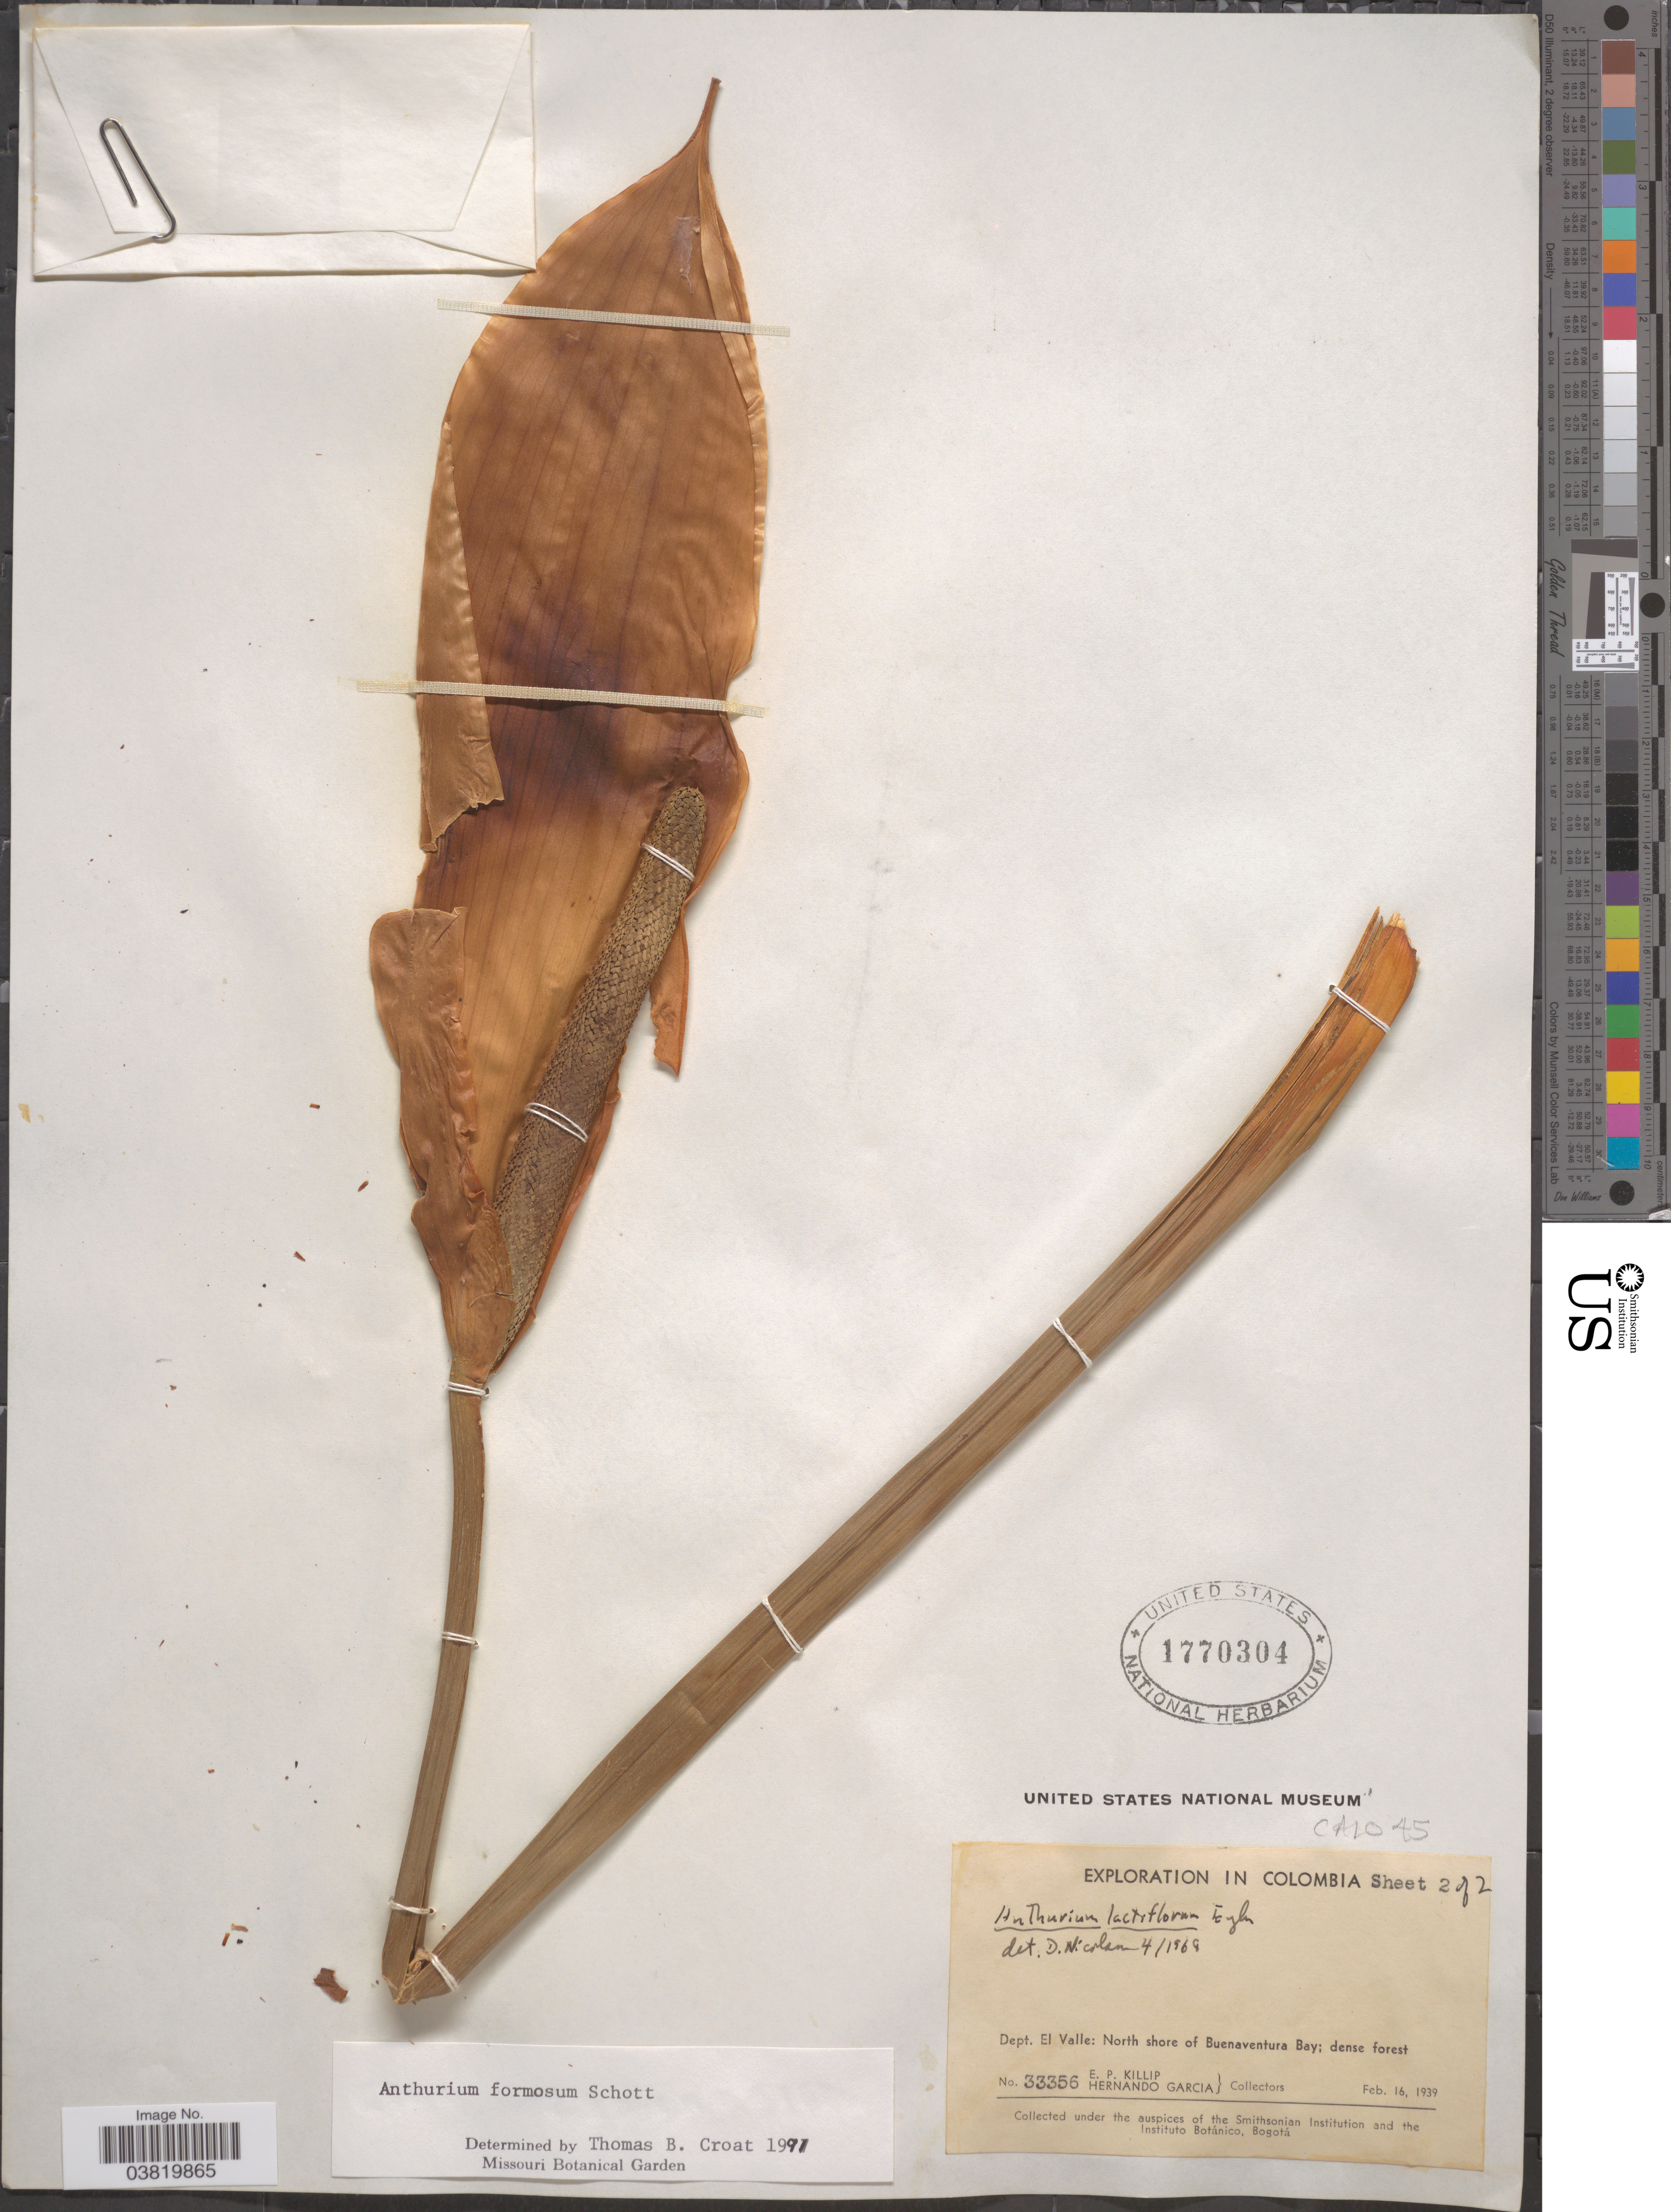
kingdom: Plantae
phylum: Tracheophyta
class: Liliopsida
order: Alismatales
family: Araceae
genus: Anthurium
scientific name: Anthurium formosum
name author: Schott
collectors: E. P. Killip & H. Garcia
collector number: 33356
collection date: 1939-02-16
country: Colombia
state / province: Valle del Cauca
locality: Dept. El Valle: North shore of Buenaventura Bay.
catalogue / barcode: US 1770304